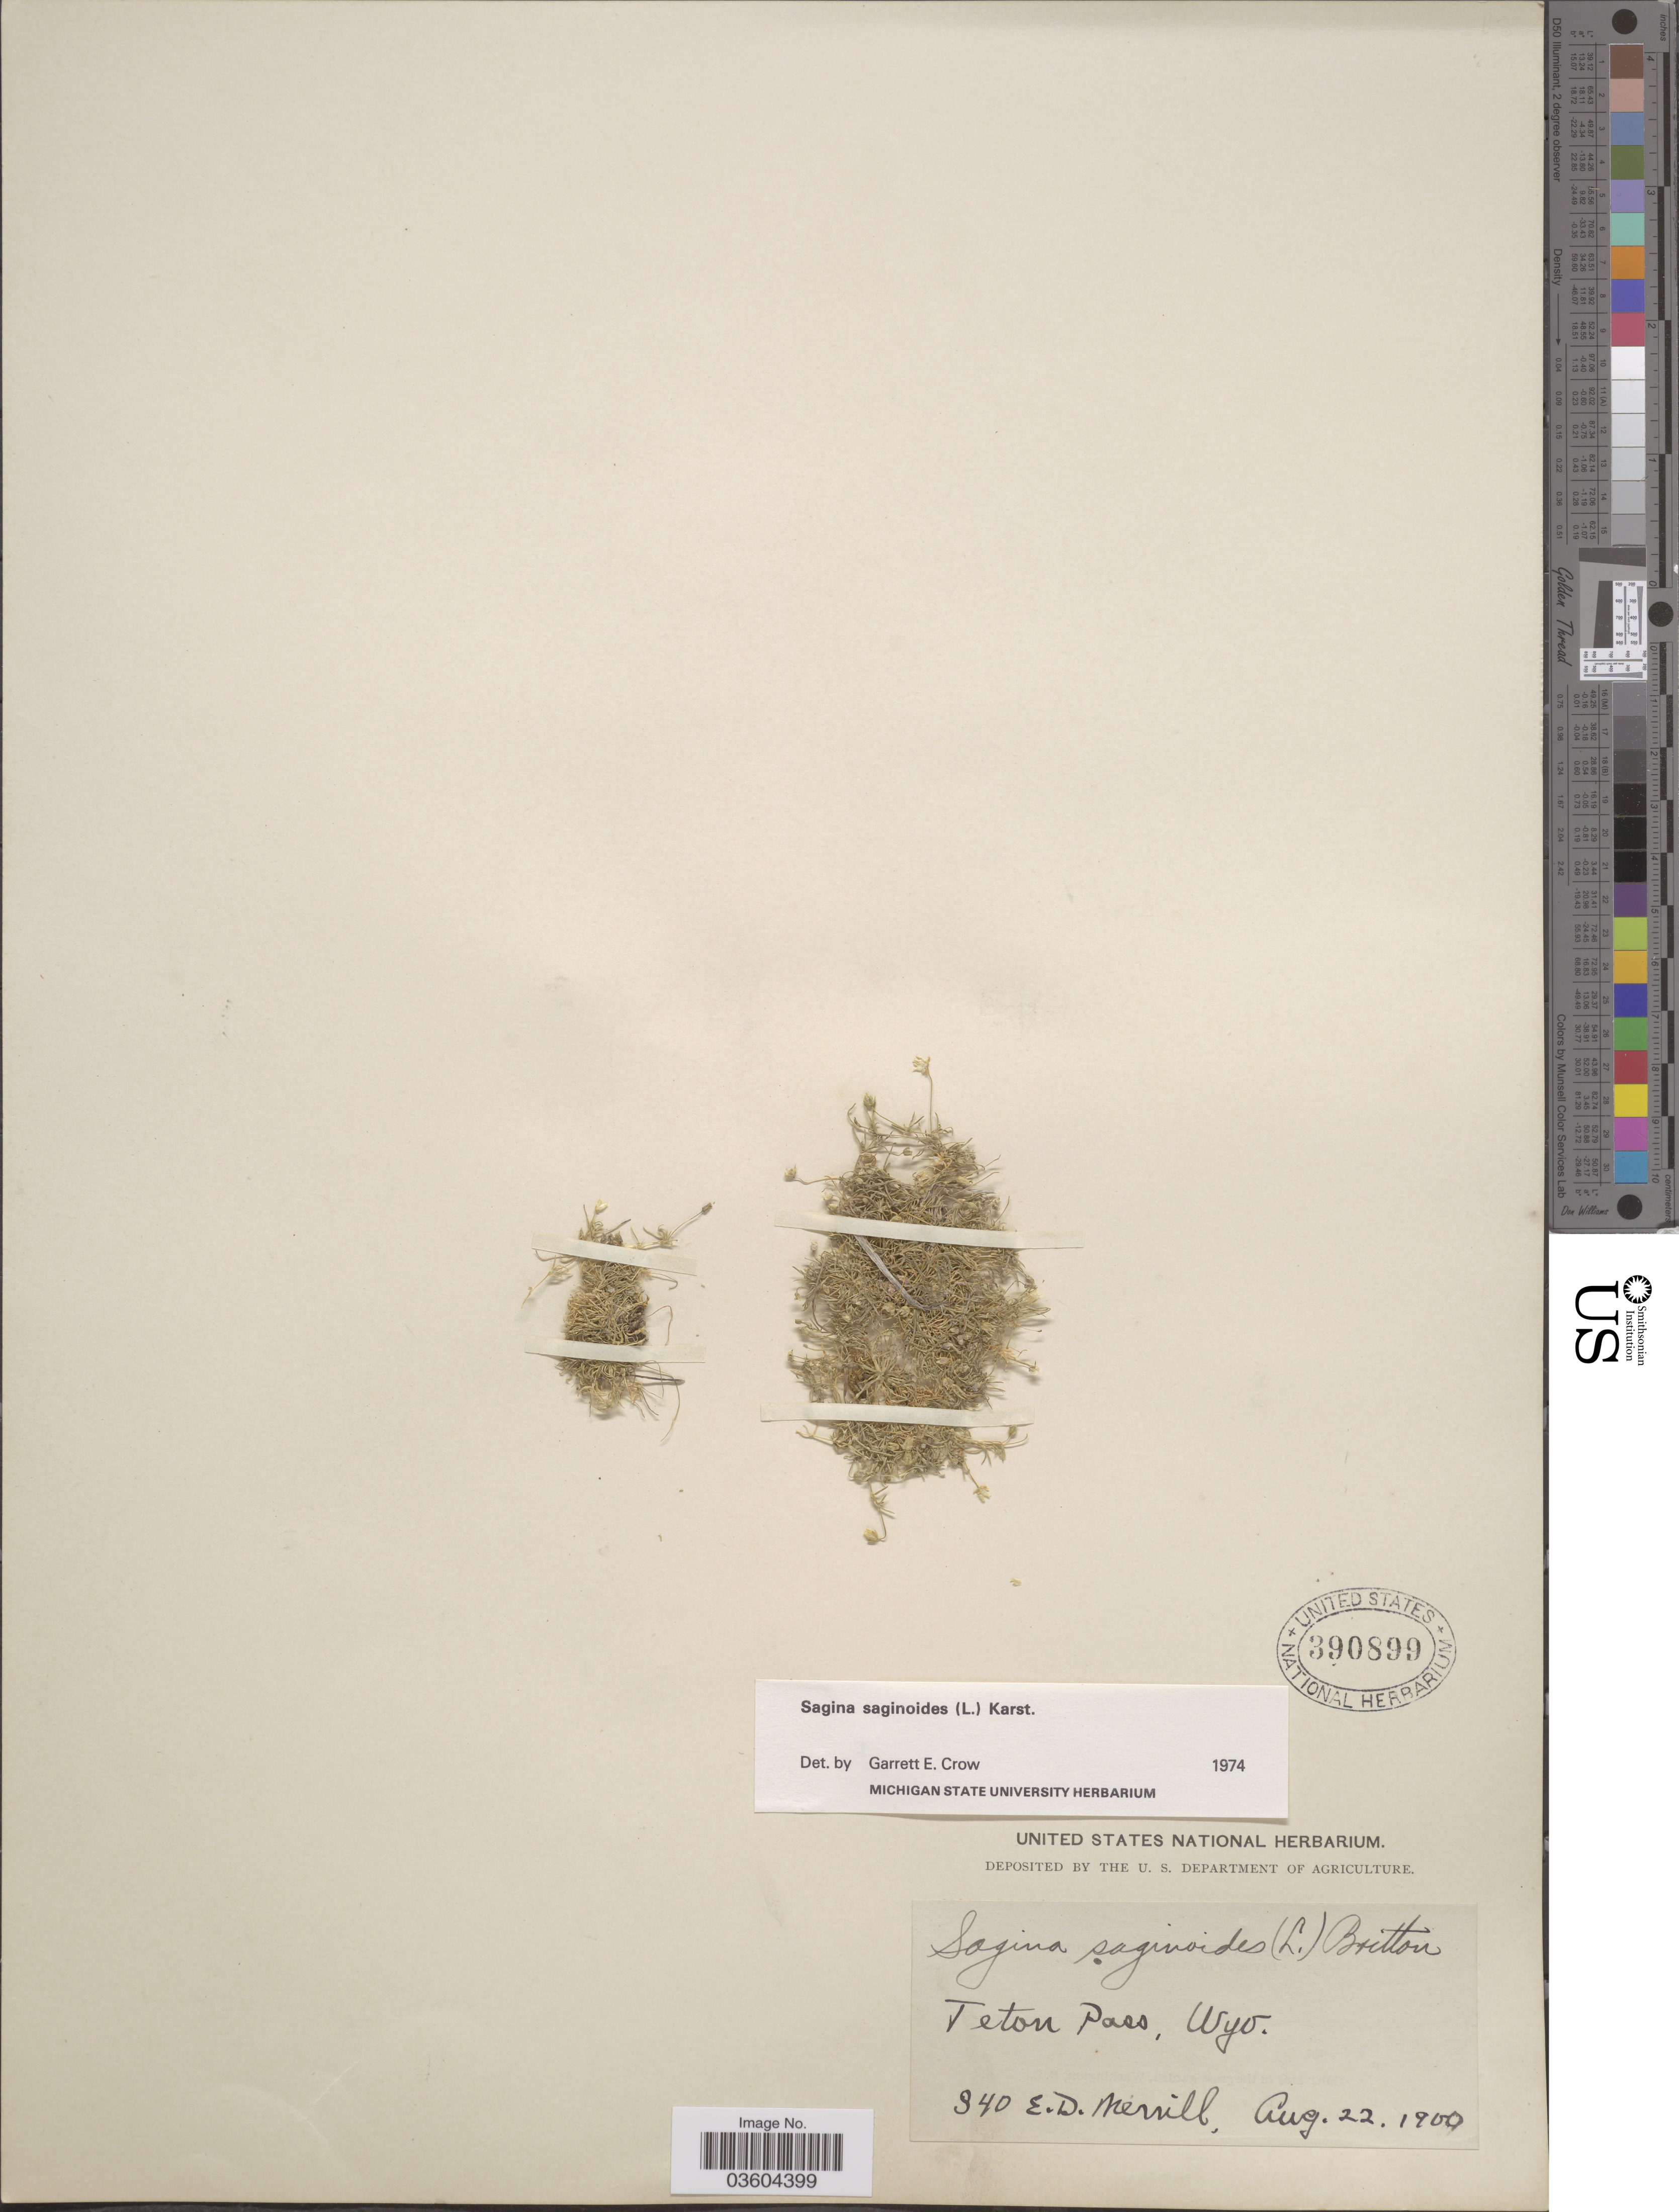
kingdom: Plantae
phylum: Tracheophyta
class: Magnoliopsida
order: Caryophyllales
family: Caryophyllaceae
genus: Sagina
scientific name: Sagina saginoides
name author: (L.) H. Karst.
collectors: E. D. Merrill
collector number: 940?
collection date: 1900-08-22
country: United States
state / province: Wyoming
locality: Teton Pass.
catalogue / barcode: US 390899